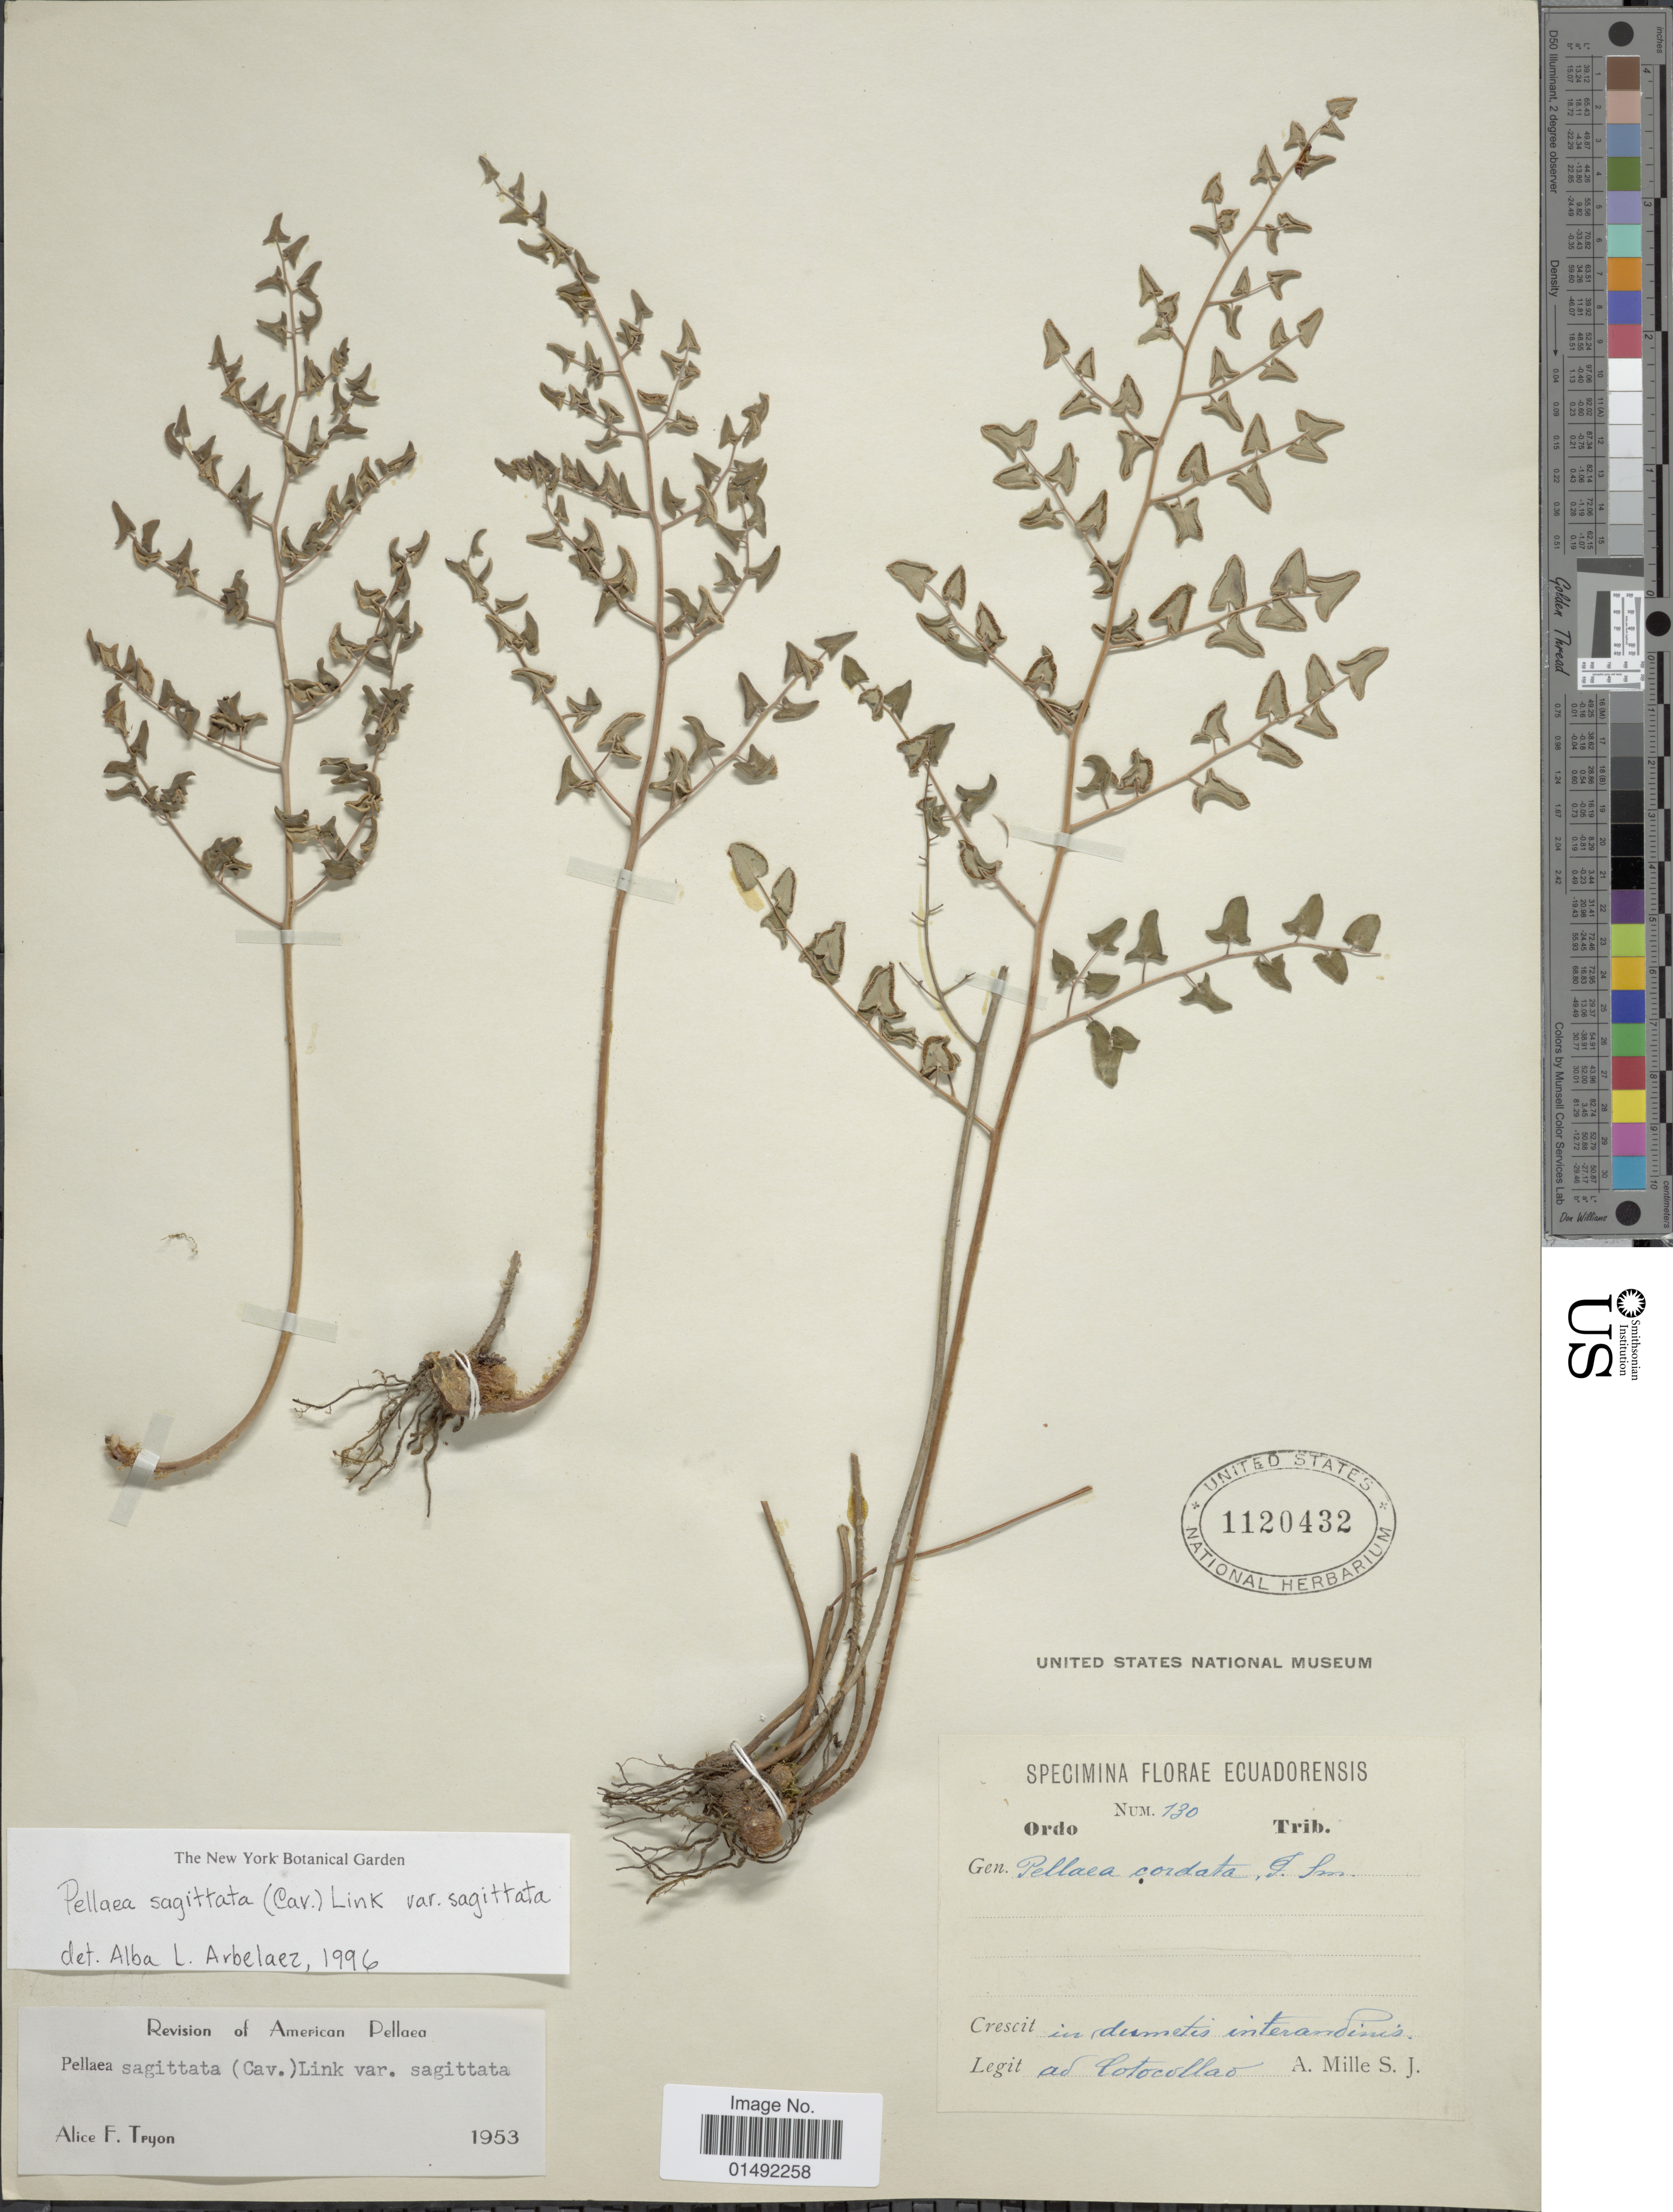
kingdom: Plantae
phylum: Tracheophyta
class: Polypodiopsida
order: Polypodiales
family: Pteridaceae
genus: Pellaea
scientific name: Pellaea sagittata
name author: (Cav.) Link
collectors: A. Mille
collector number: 130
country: Ecuador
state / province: Pichincha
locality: In dumetis interandinis ad Cotocollao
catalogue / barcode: US 1120432